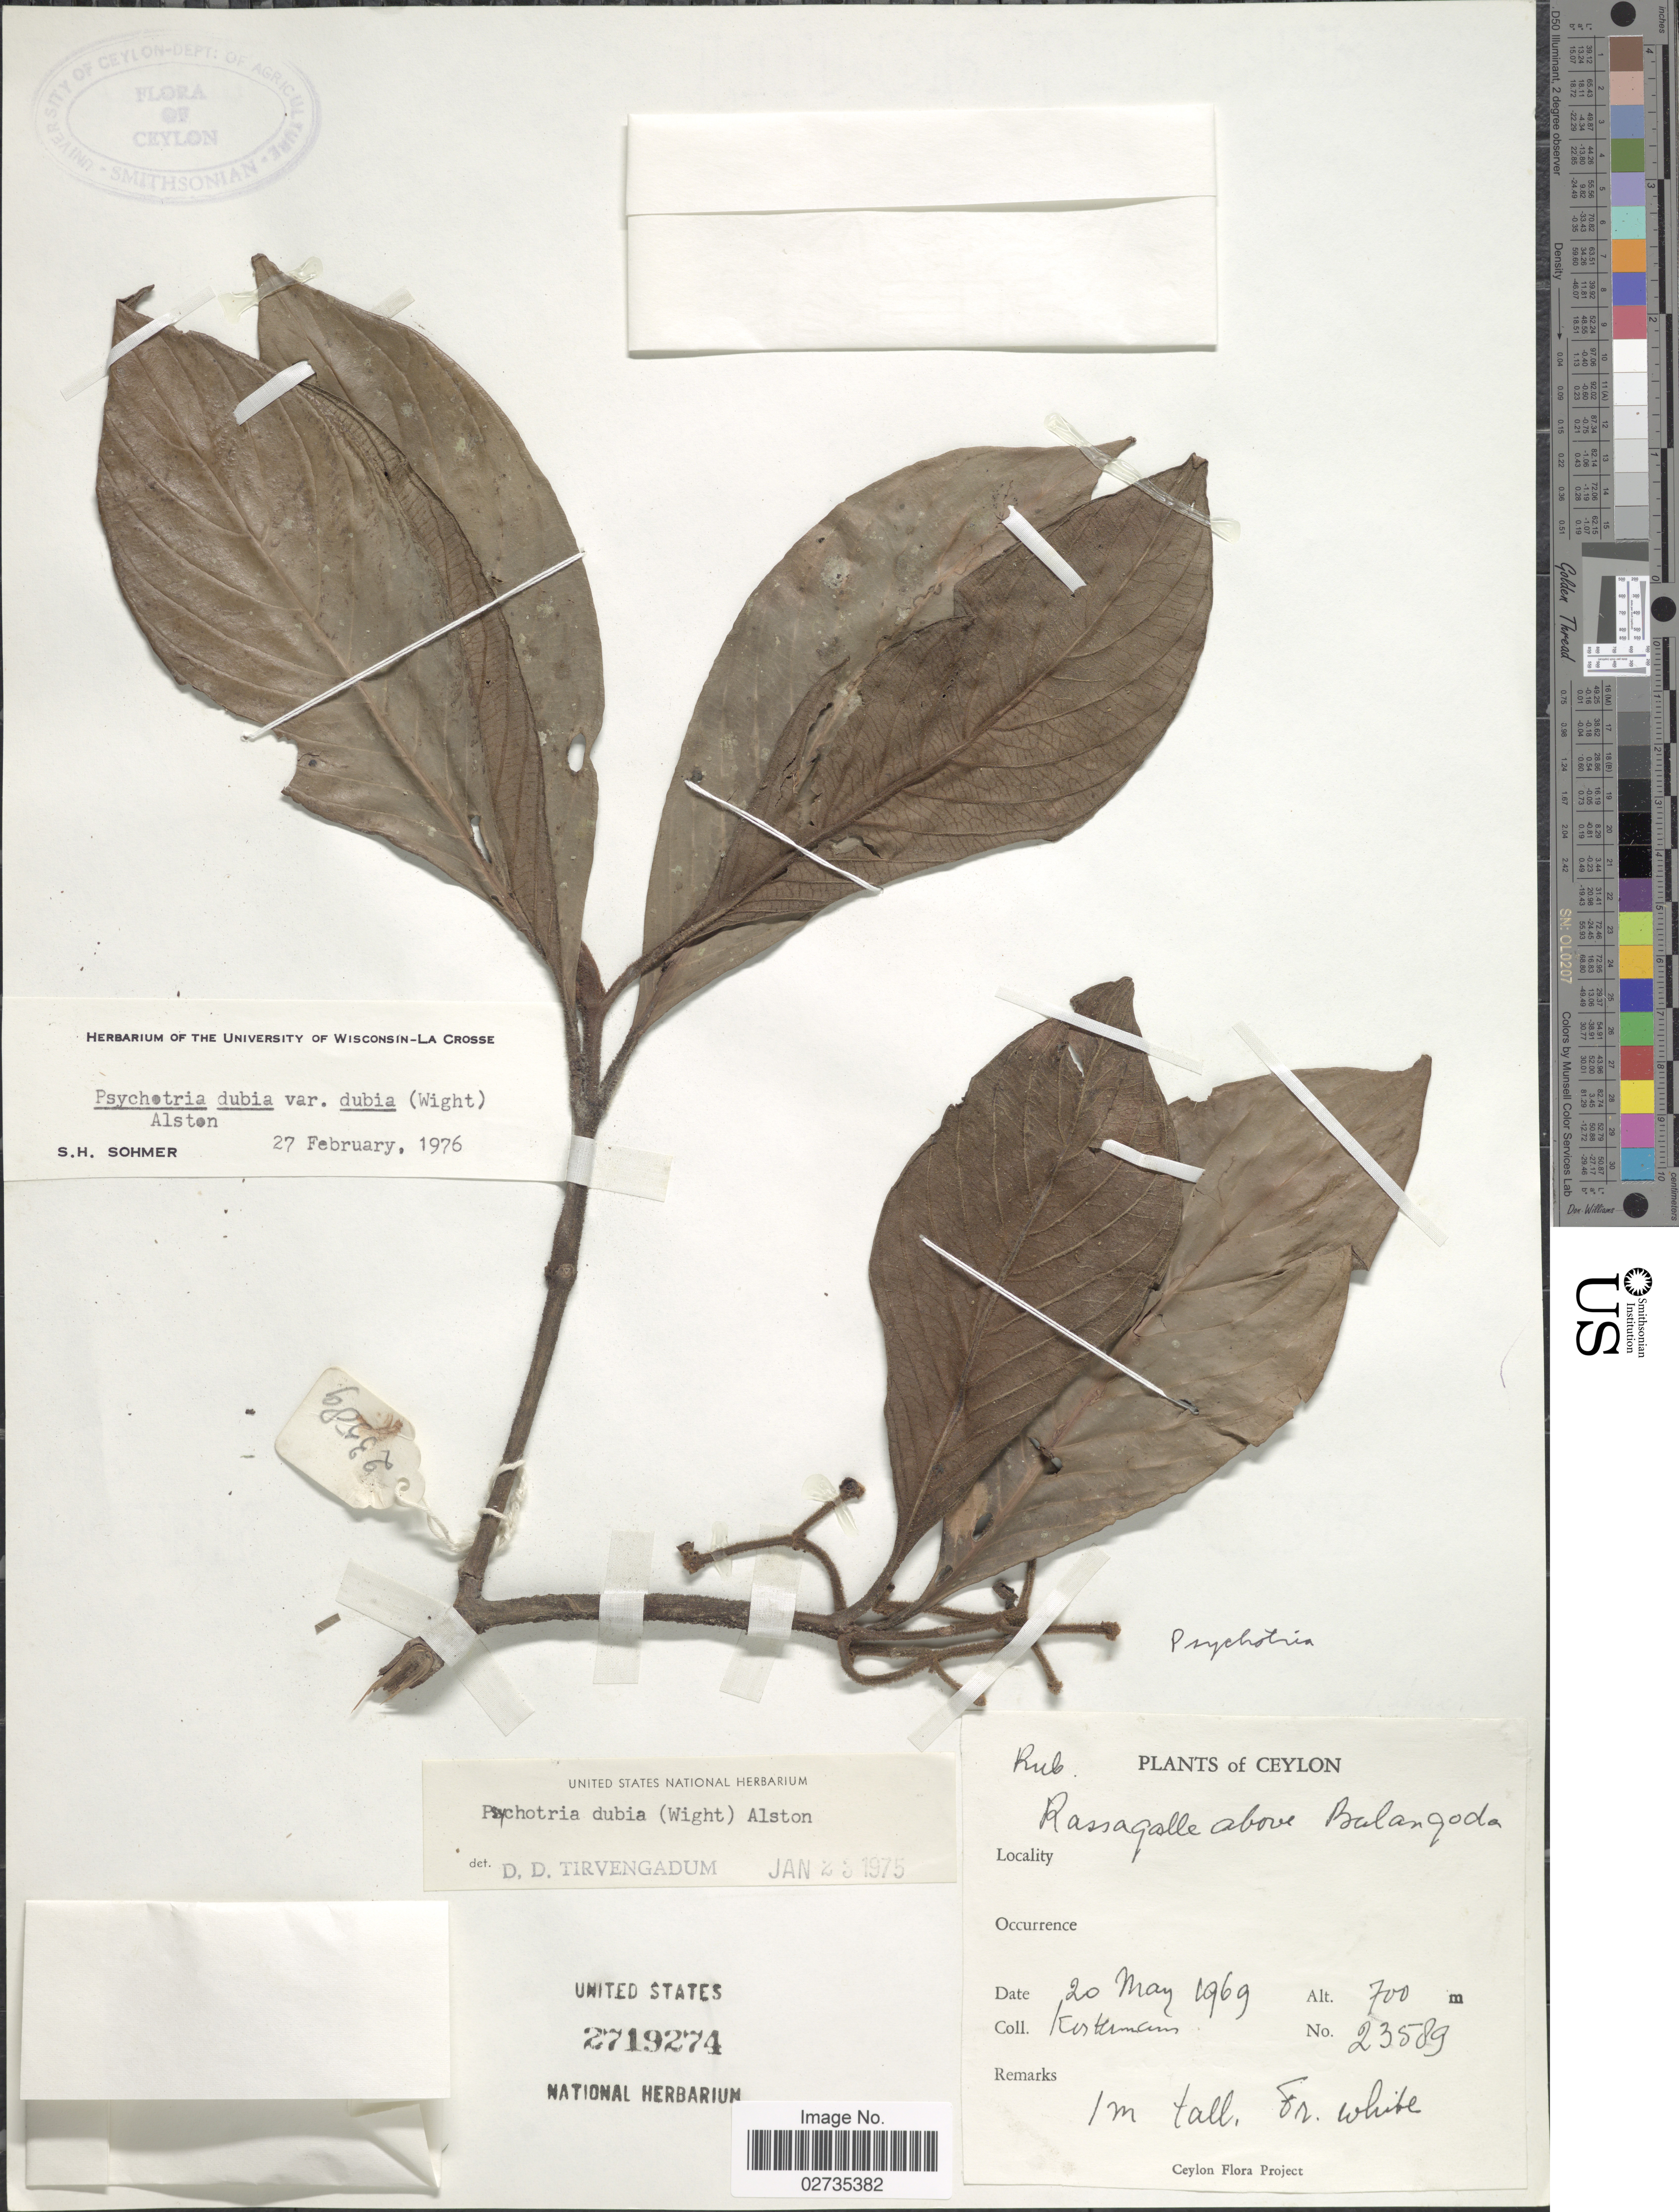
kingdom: Plantae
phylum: Tracheophyta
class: Magnoliopsida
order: Gentianales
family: Rubiaceae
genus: Psychotria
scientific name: Psychotria dubia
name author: (Wight) Alston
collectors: Kostermans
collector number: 23589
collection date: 1969-05-20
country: Sri Lanka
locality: Ceylon. Rassagalle above Balangoda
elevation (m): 700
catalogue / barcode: US 2719274